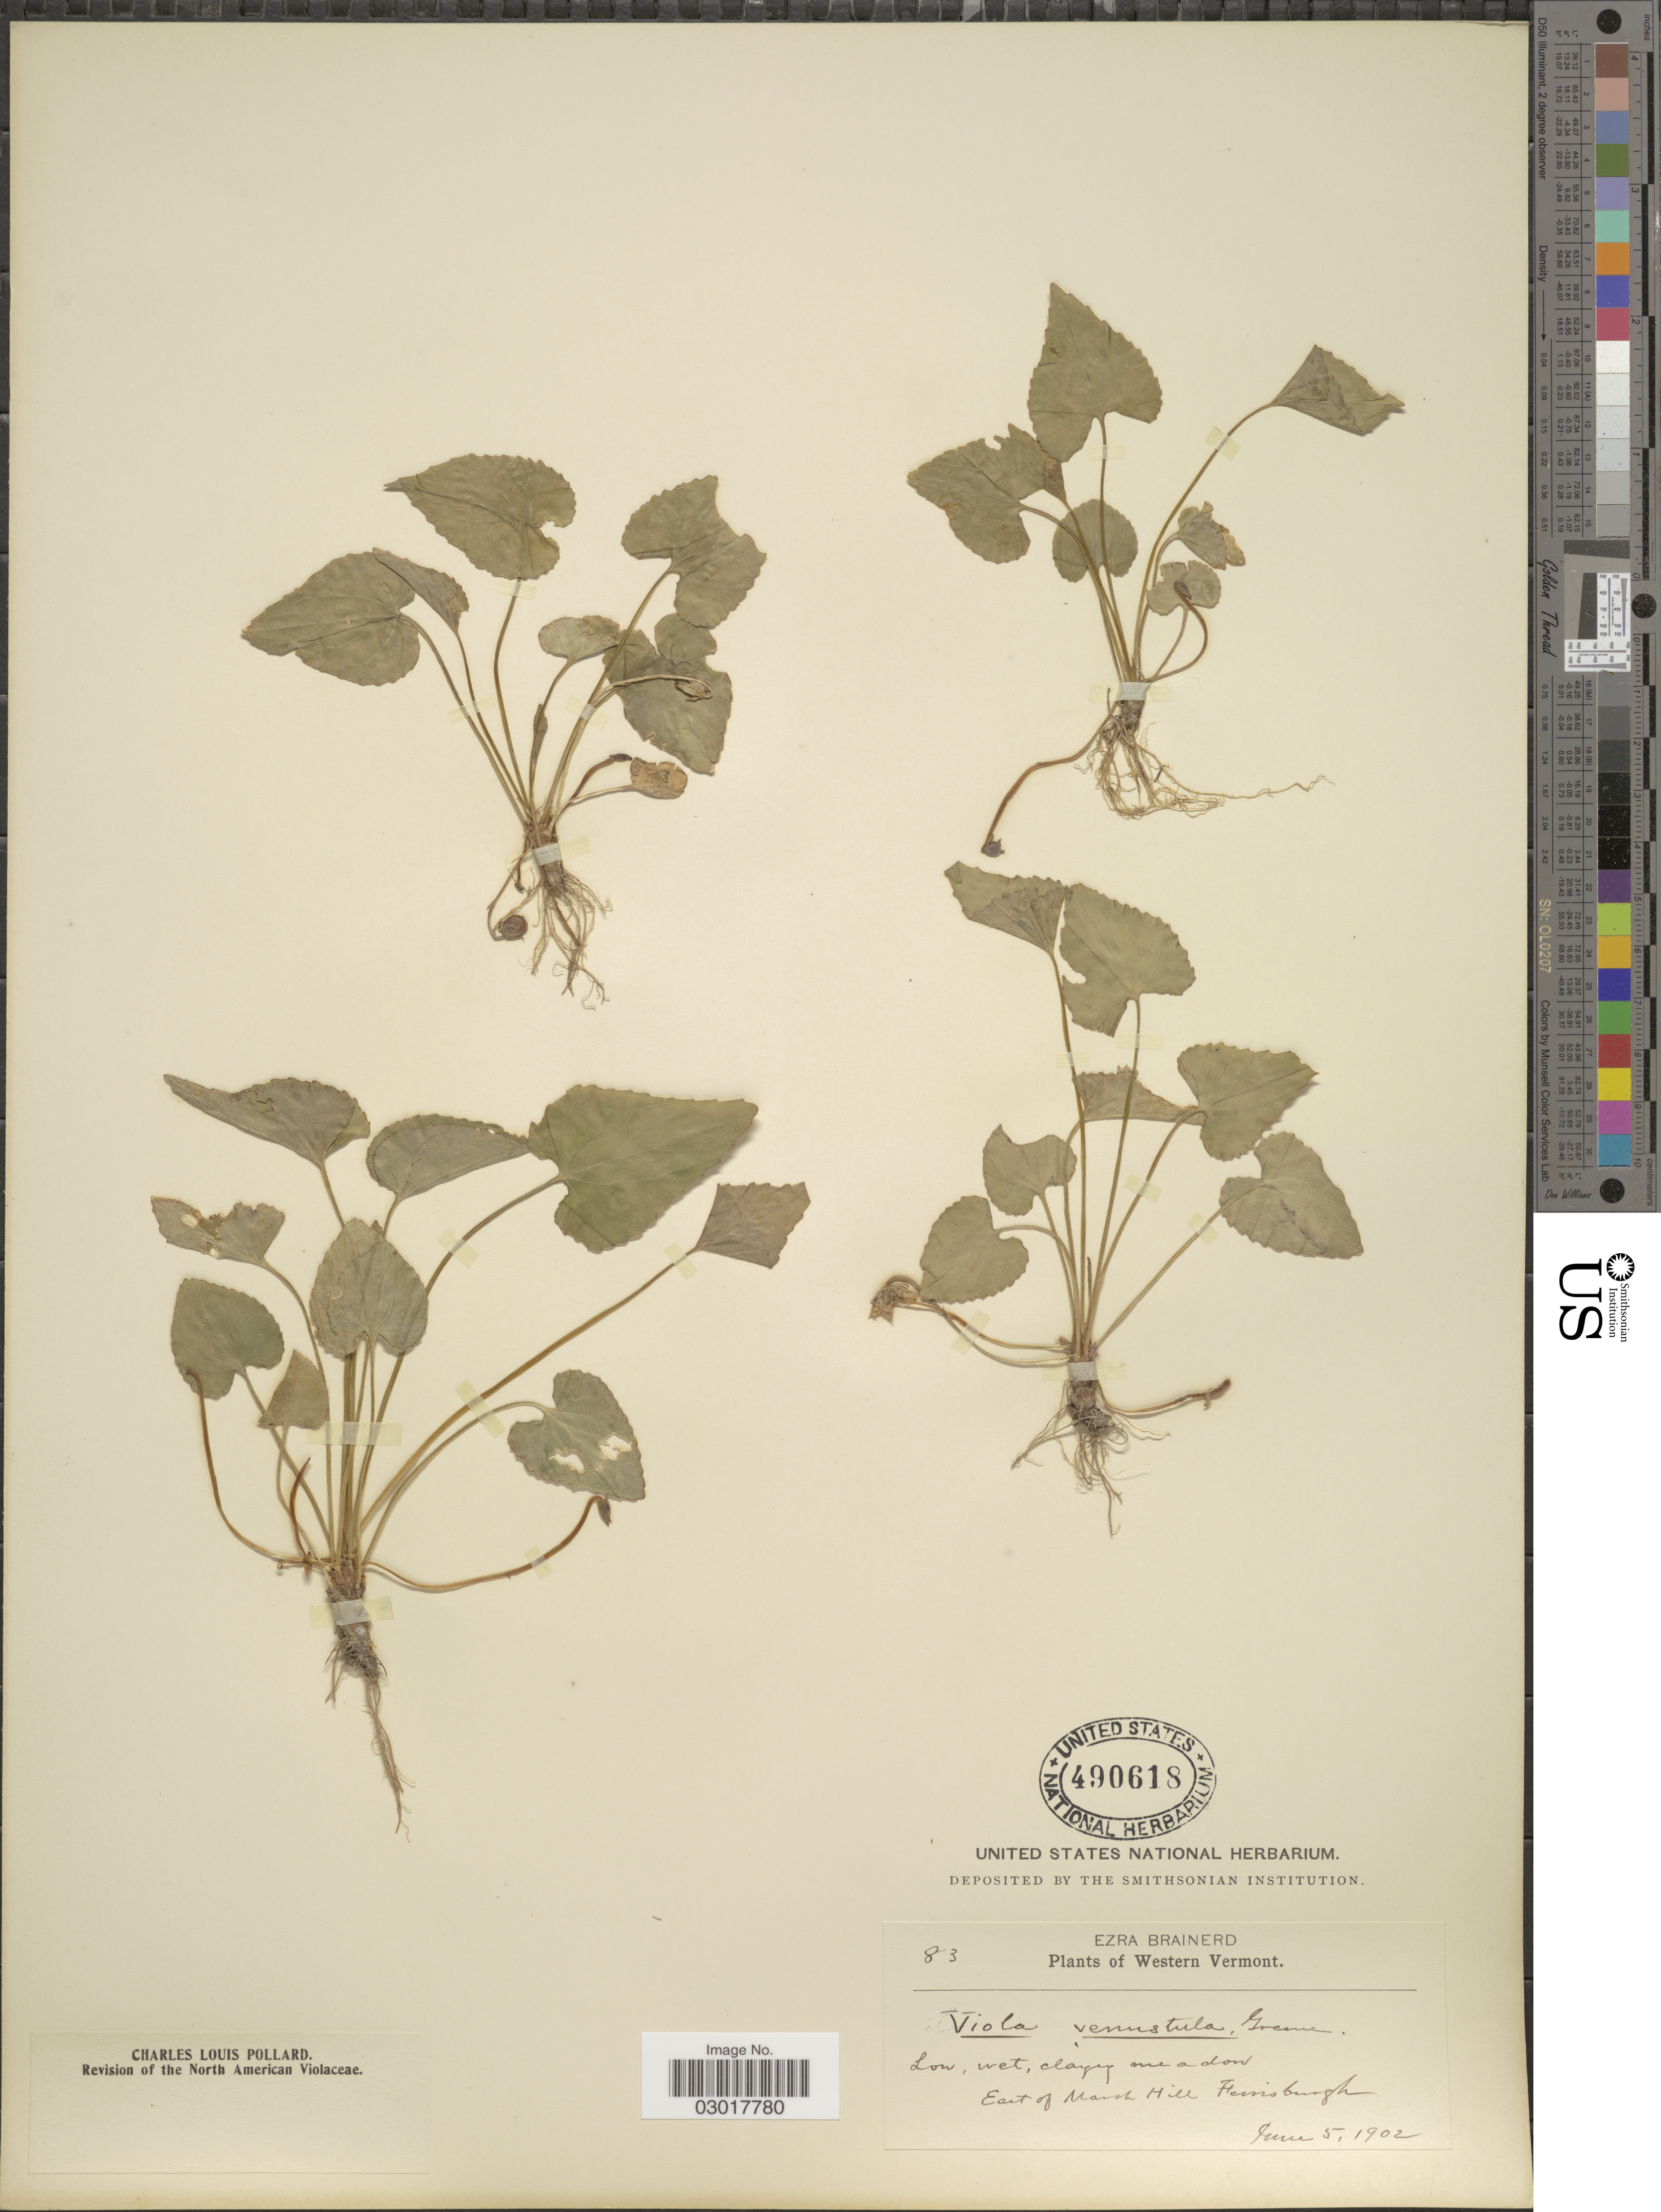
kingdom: Plantae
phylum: Tracheophyta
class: Magnoliopsida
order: Malpighiales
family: Violaceae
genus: Viola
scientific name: Viola x venustula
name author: Greene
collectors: E. Brainerd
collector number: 83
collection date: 1902-06-05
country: United States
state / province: Vermont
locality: Western Vermont. East of Marsh Hill, Ferrisburgh.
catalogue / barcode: US 490618